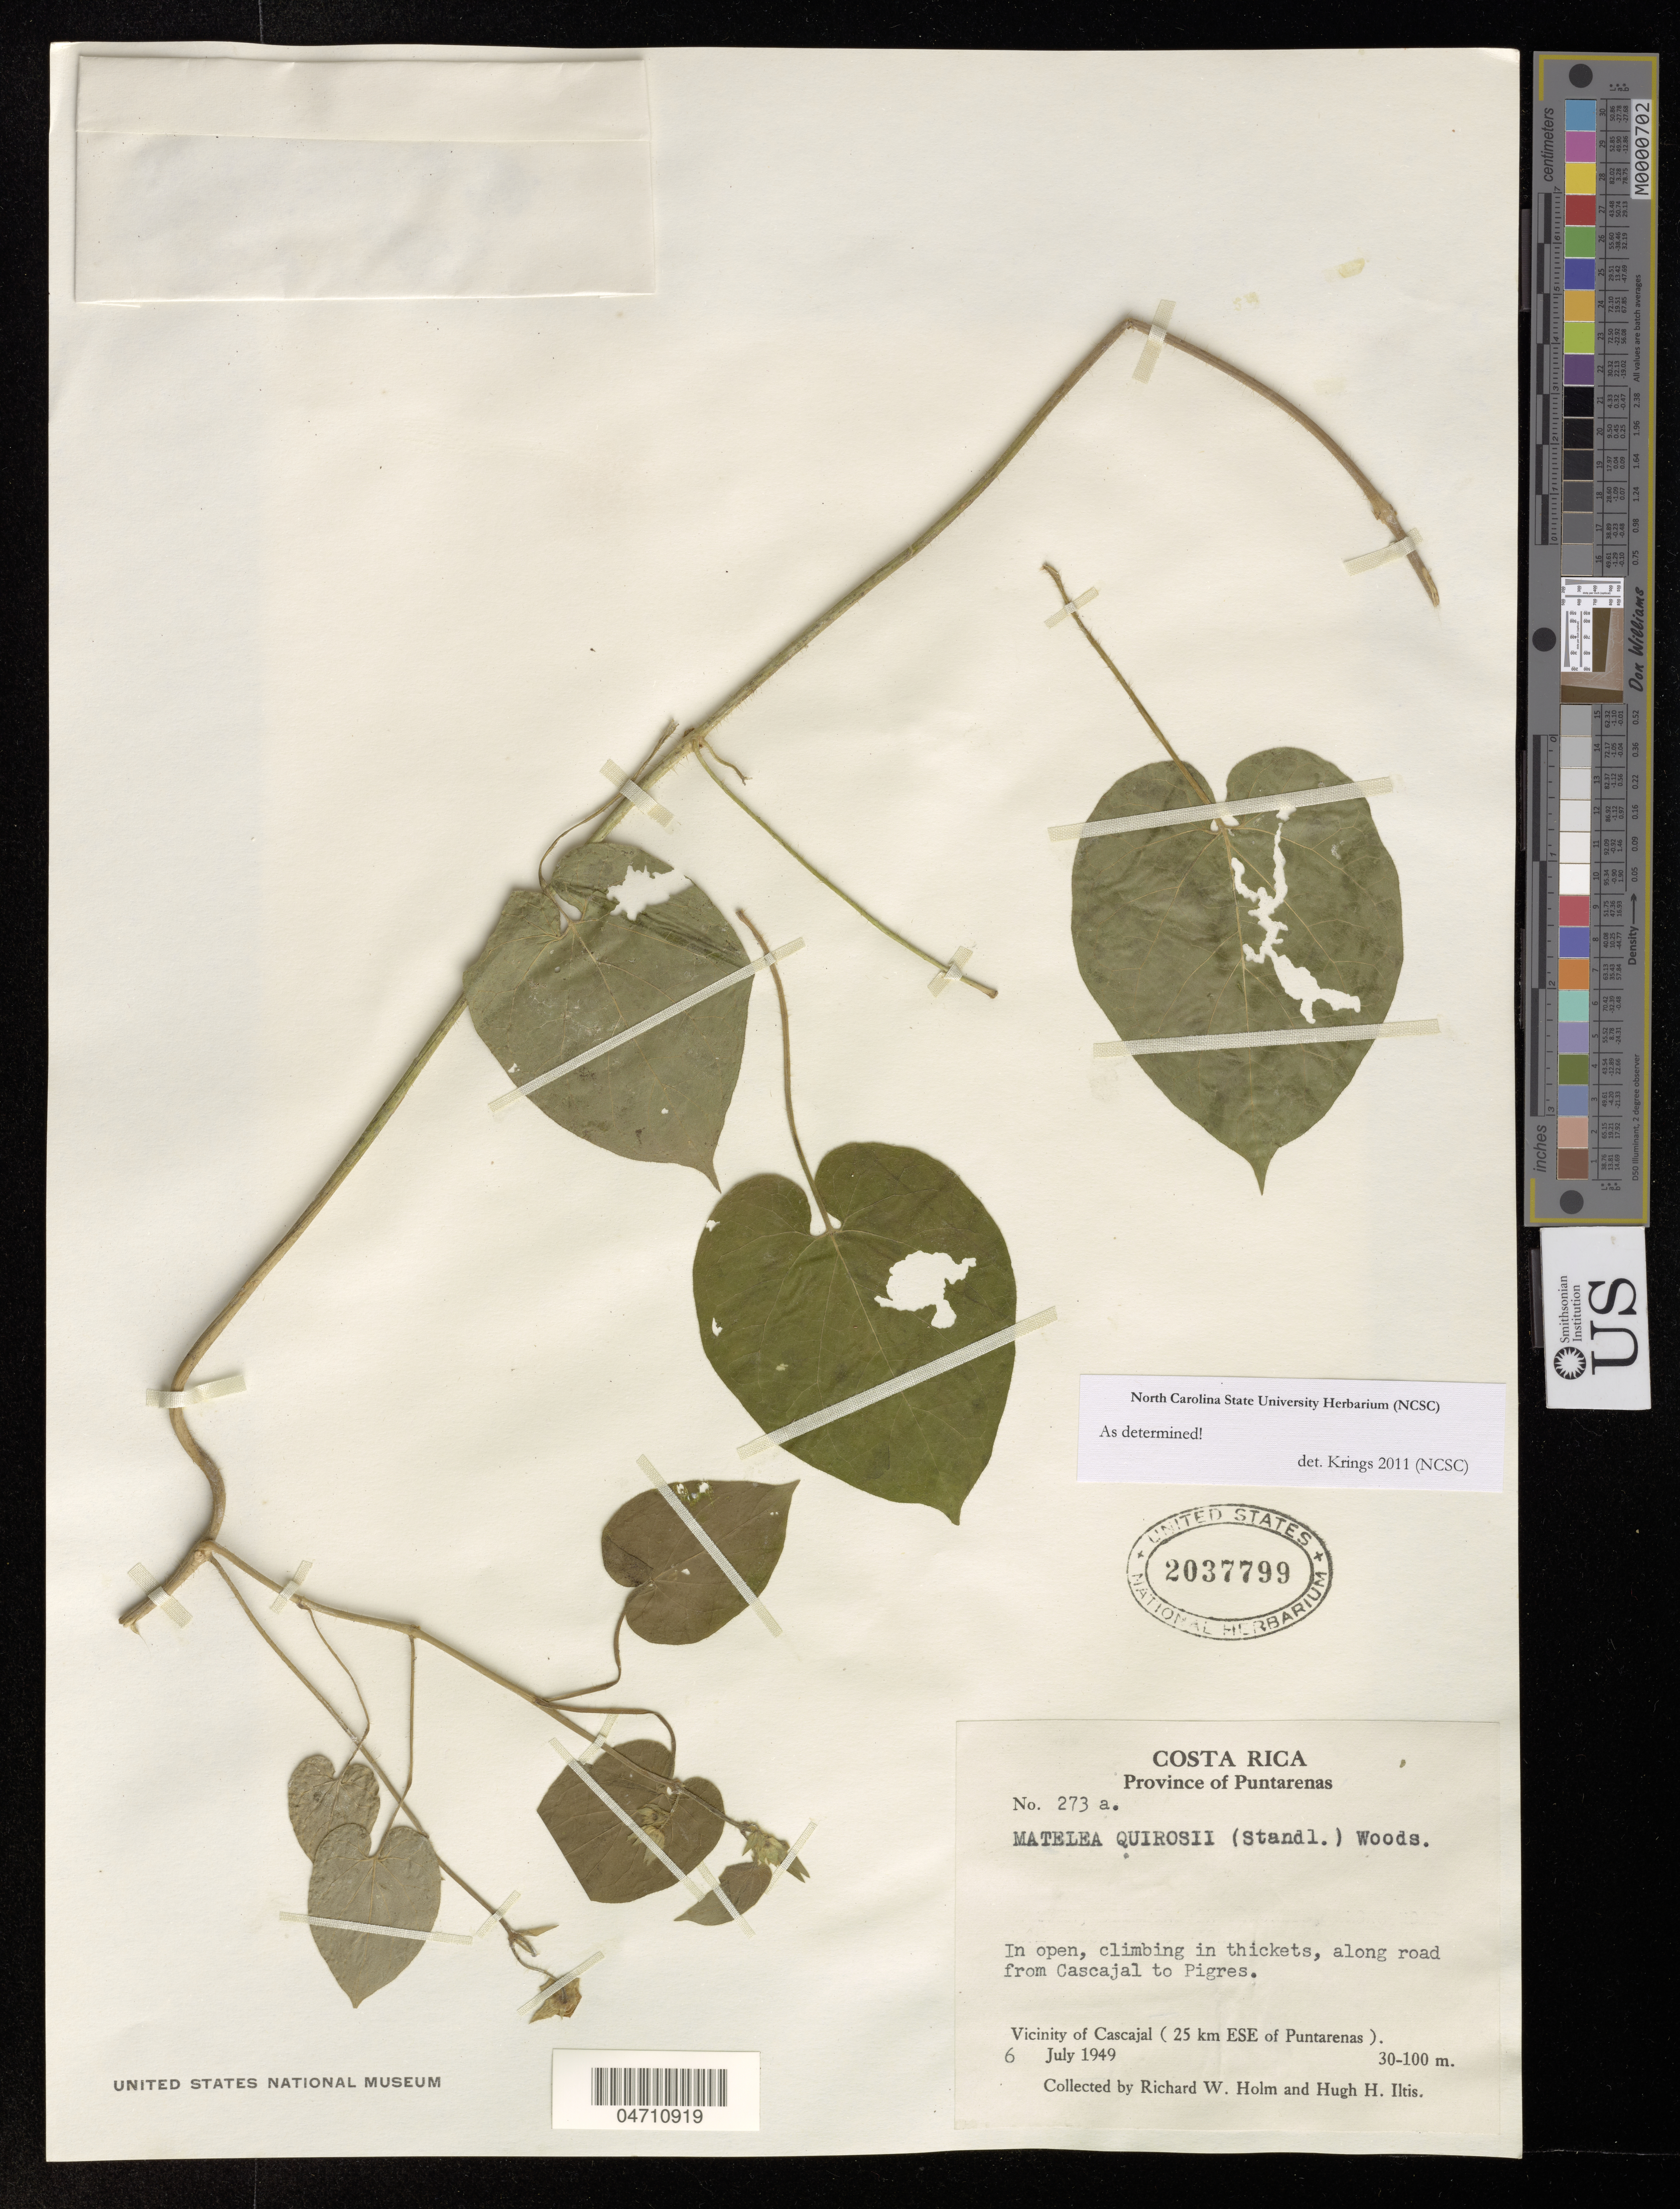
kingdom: Plantae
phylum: Tracheophyta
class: Magnoliopsida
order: Gentianales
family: Apocynaceae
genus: Matelea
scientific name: Matelea quirosii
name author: (Standl.) Woodson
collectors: R. W. Holm & H. H. Iltis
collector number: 273 a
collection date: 1949-07-06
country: Costa Rica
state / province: Puntarenas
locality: Province of Puntarenas. In open, climbing in thickets, along road from Cascajal to Pigres. Vicinity pf Cascajal (25 km ESE of Puntarenas).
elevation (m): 30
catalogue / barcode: US 2037799